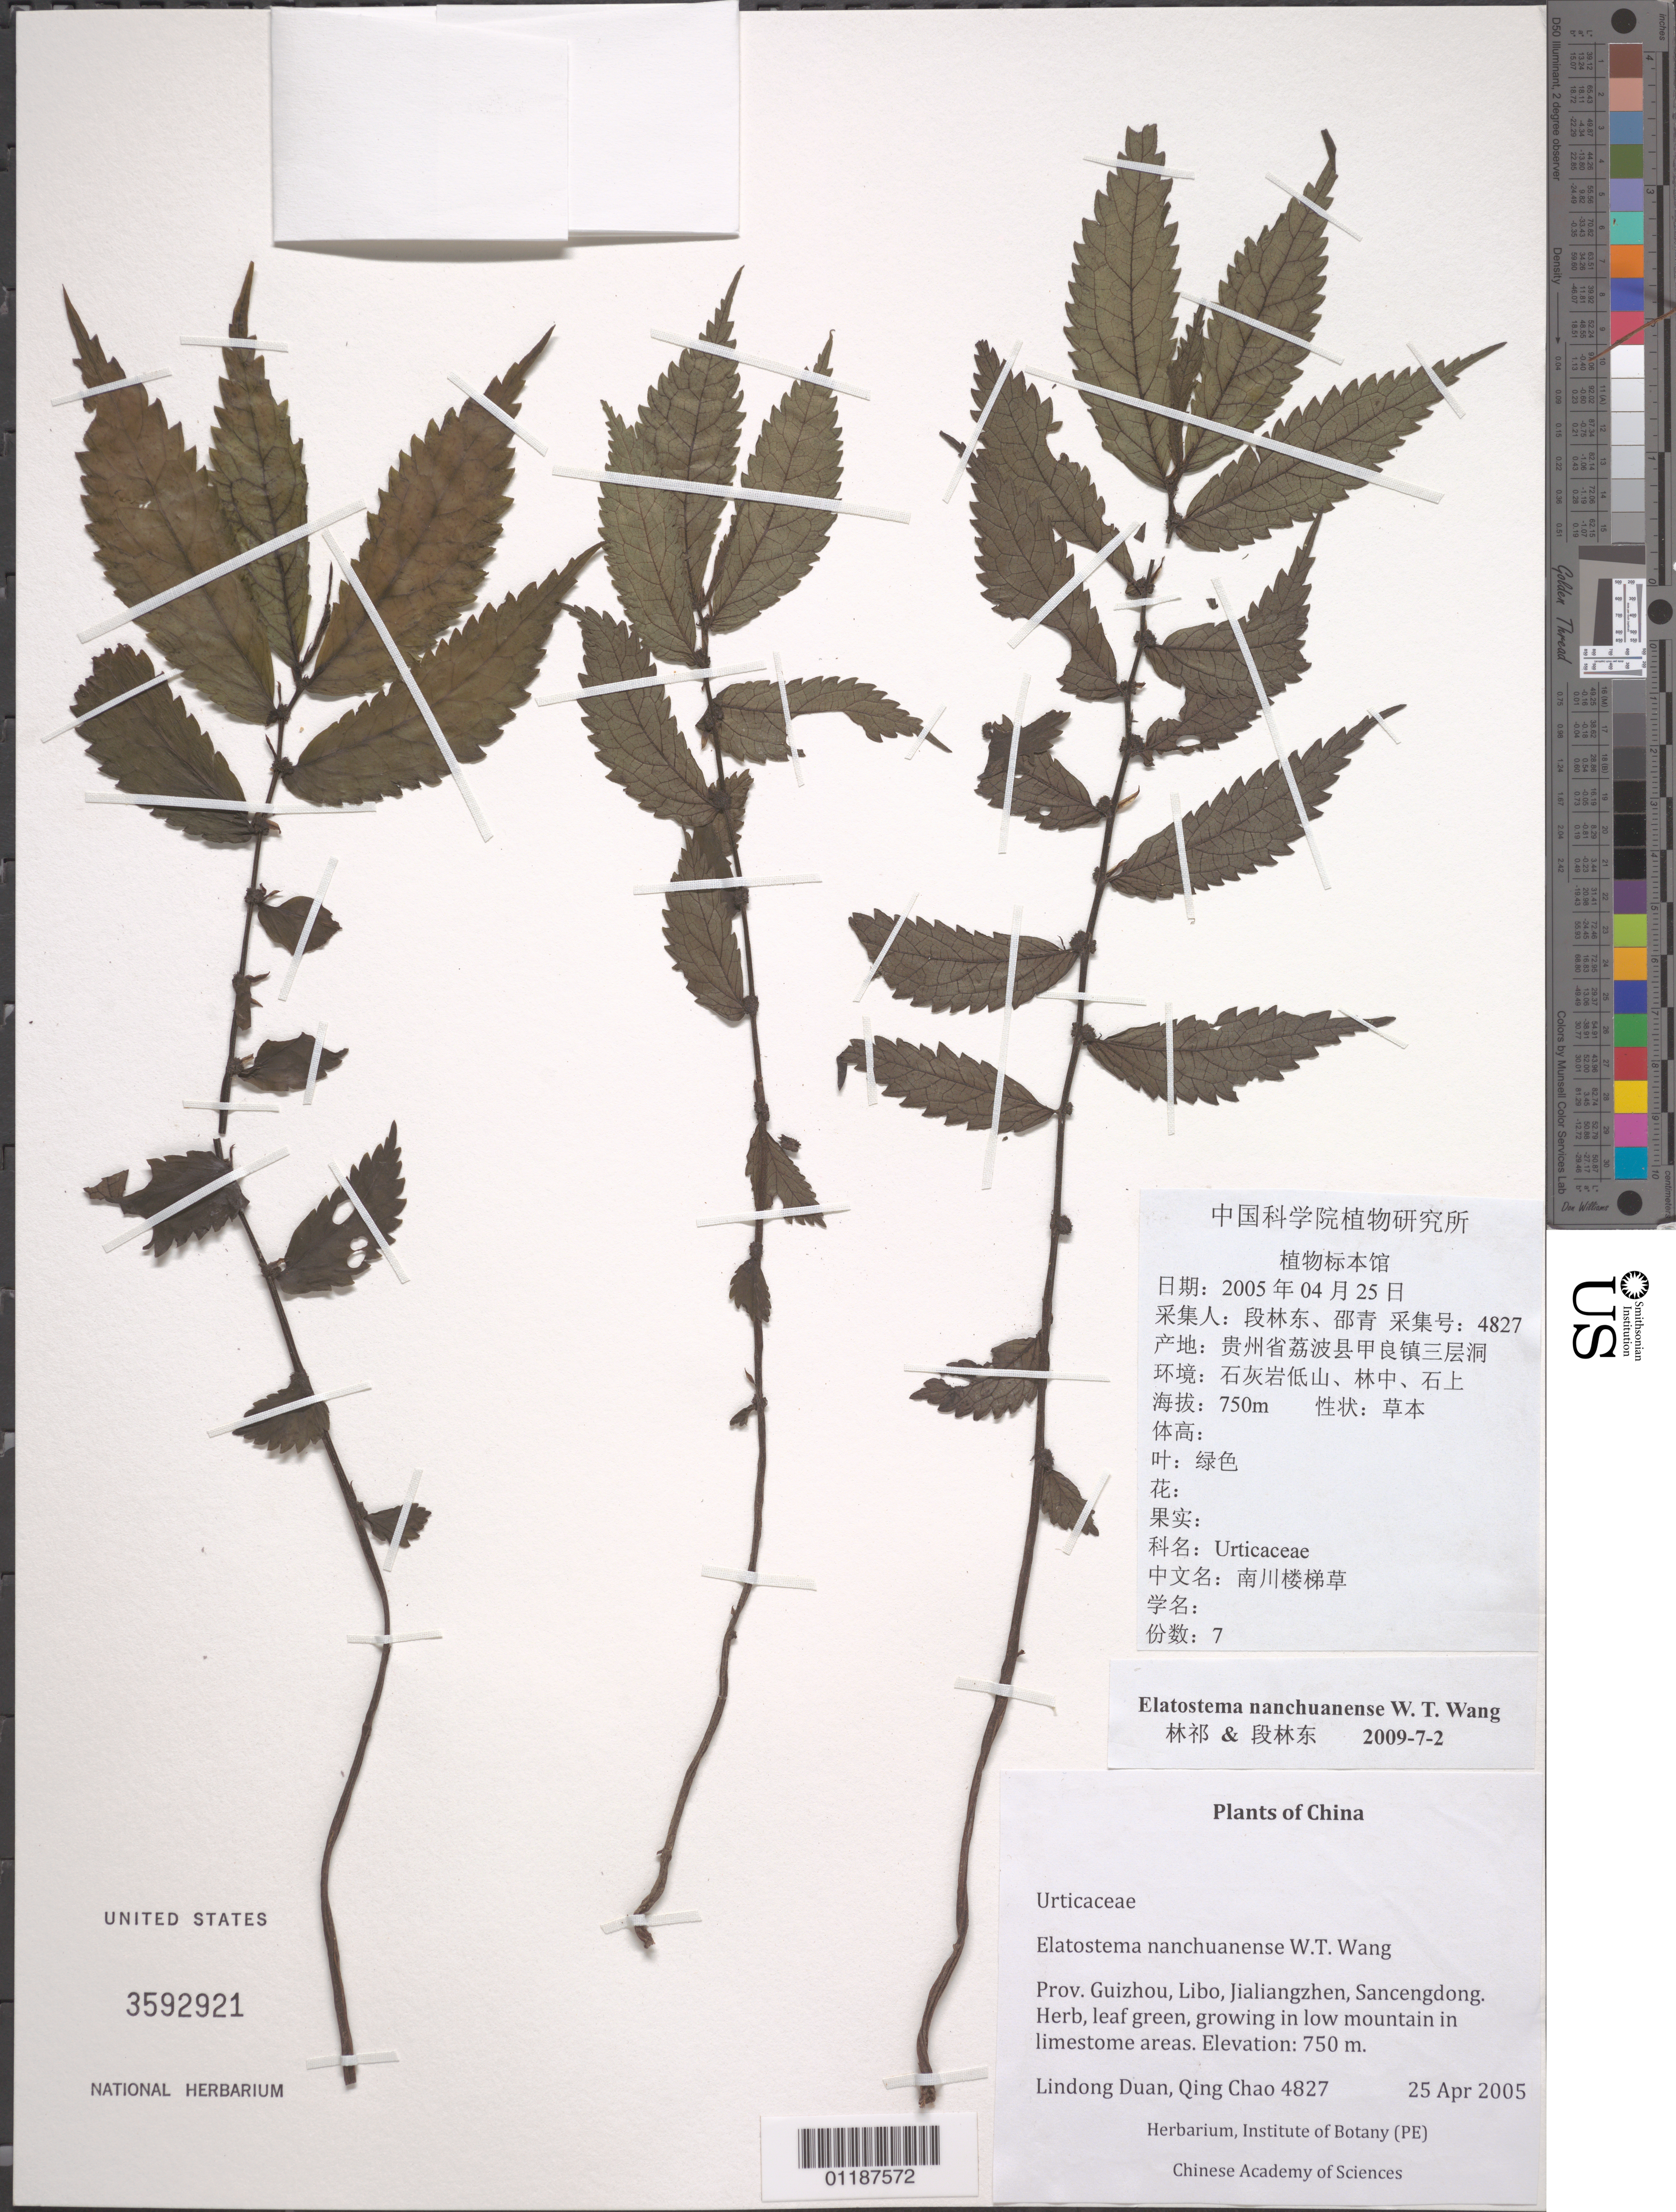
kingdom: Plantae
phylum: Tracheophyta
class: Magnoliopsida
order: Rosales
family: Urticaceae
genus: Elatostema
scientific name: Elatostema nanchuanense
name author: W.T. Wang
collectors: L. Duan & Q. Chao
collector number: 4827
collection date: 2005-04-25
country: China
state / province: Guizhou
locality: Libo, Jialiang, Sencengdong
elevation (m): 750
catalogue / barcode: US 3592921